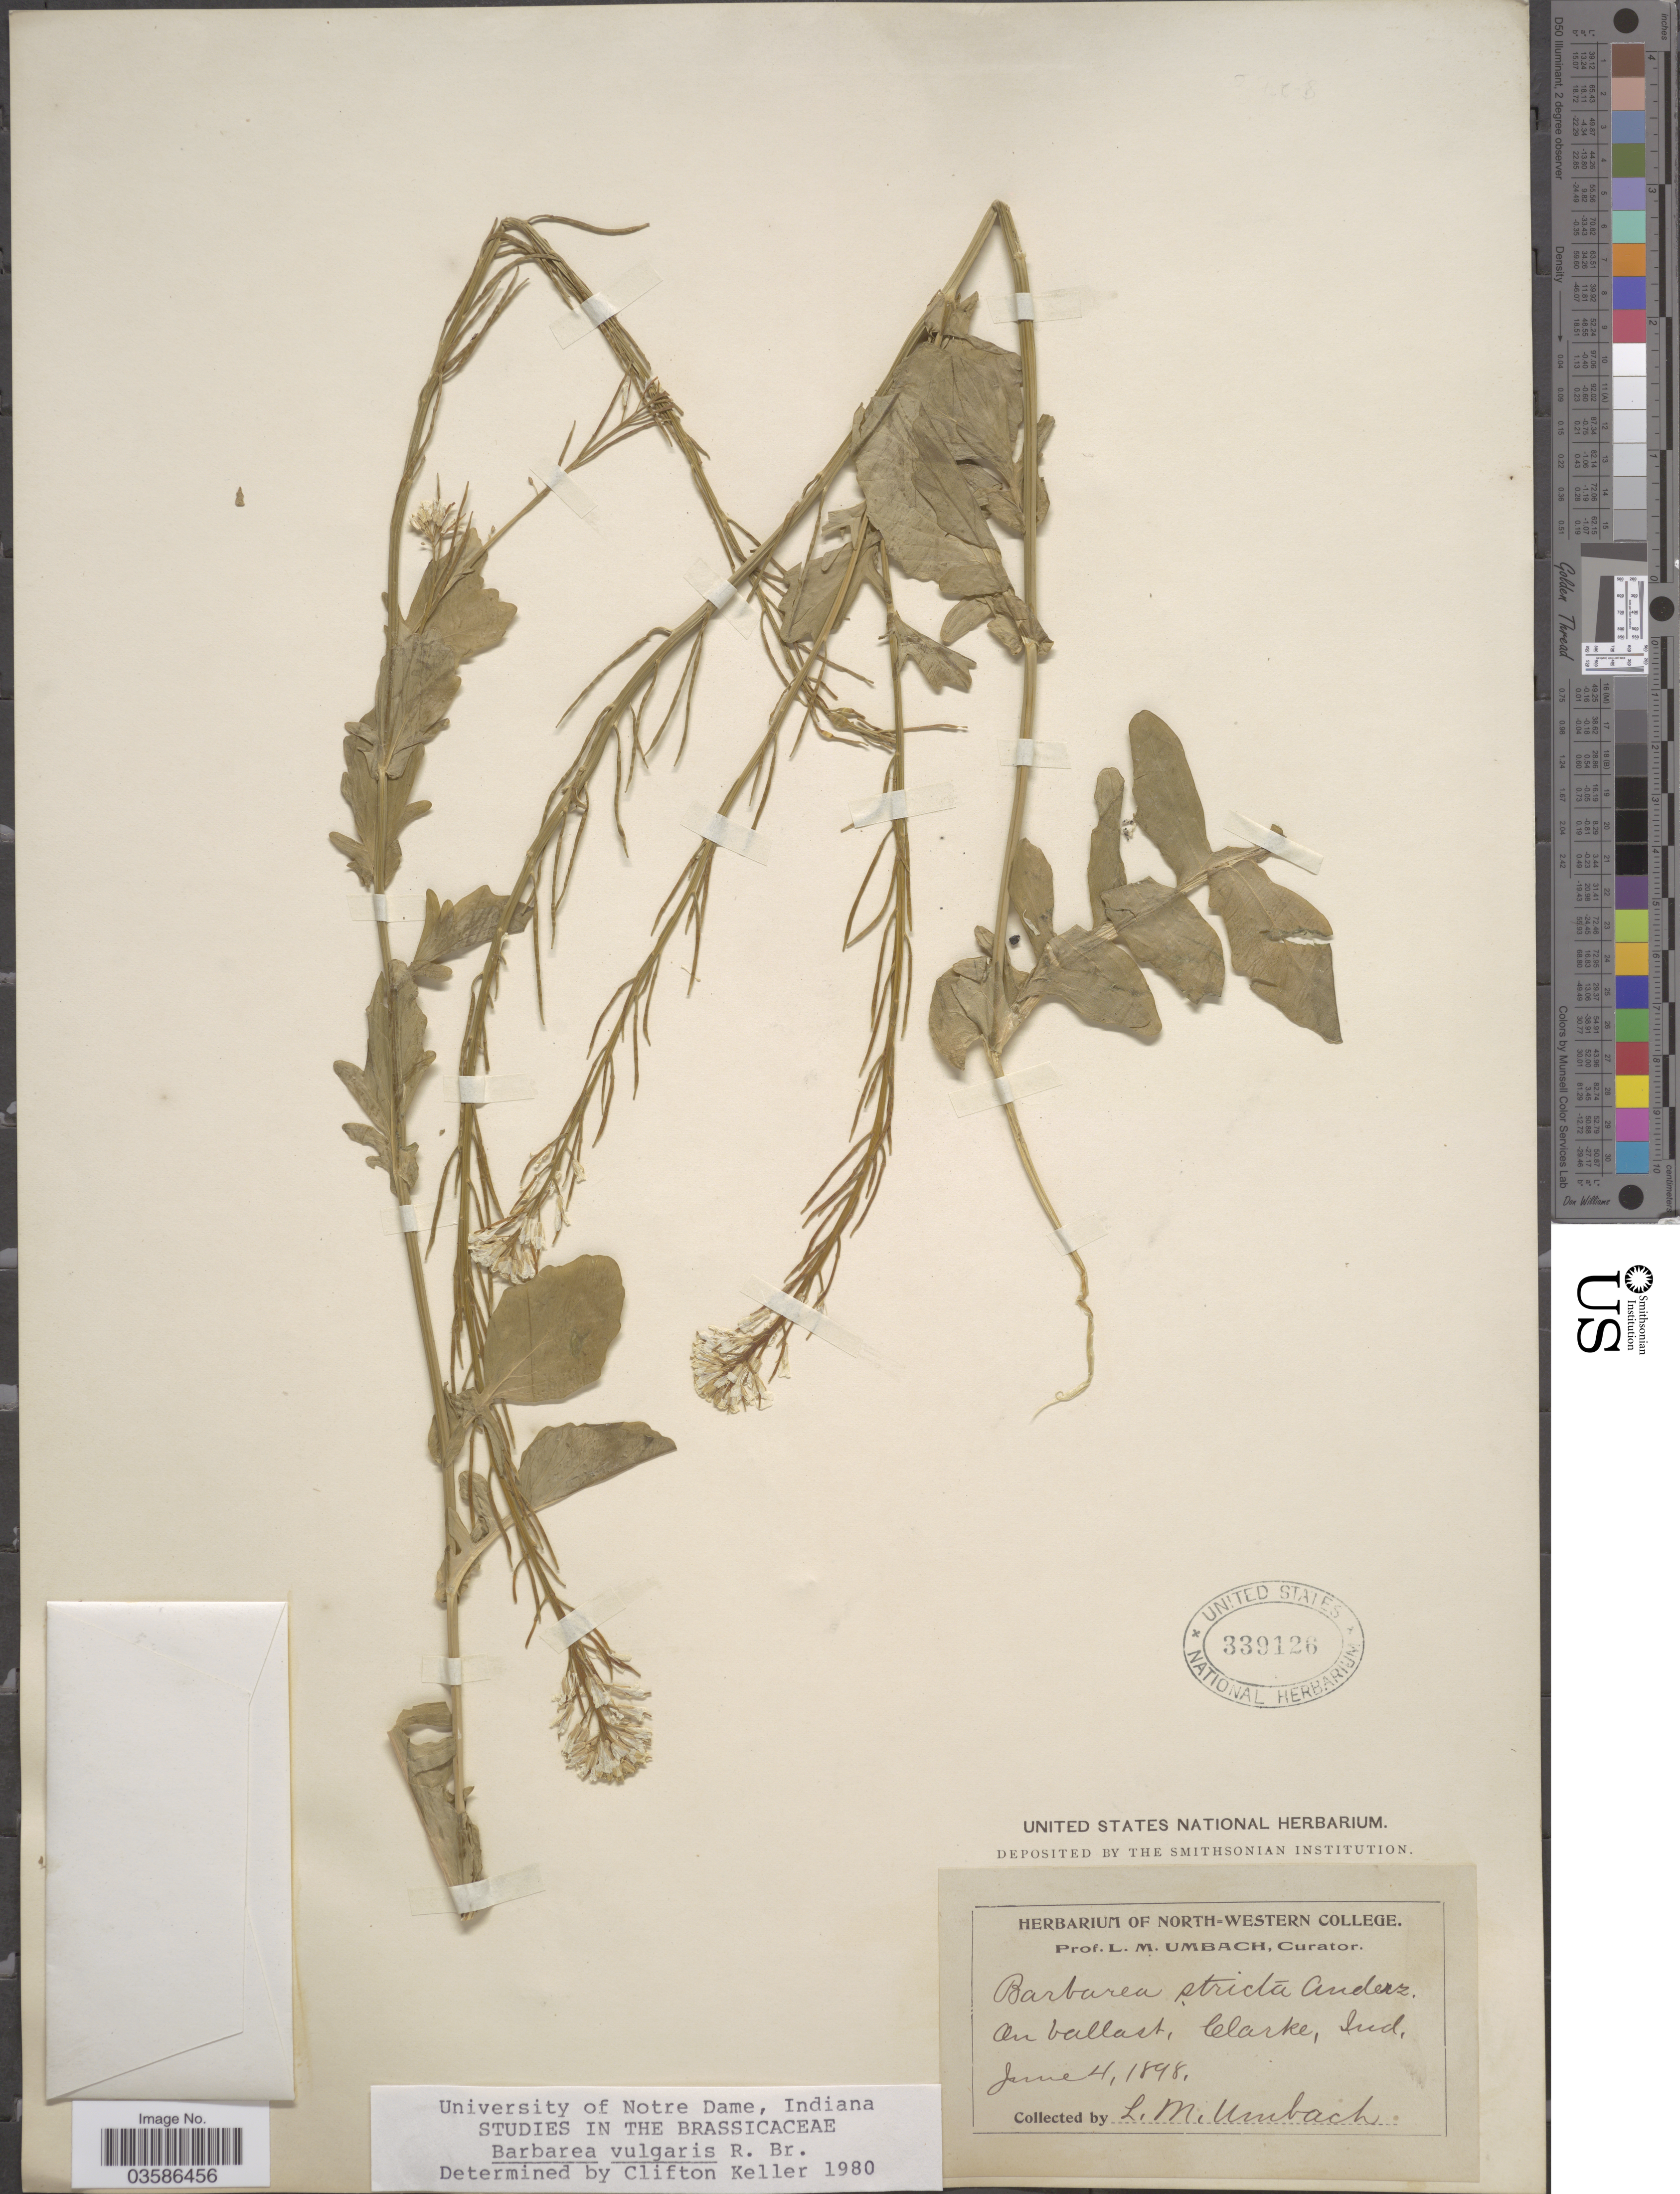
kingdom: Plantae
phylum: Tracheophyta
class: Magnoliopsida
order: Brassicales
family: Brassicaceae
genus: Barbarea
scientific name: Barbarea vulgaris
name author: W.T. Aiton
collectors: L. M. Umbach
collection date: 1898-06-04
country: United States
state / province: Indiana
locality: On ballast, Clarke.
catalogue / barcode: US 339126